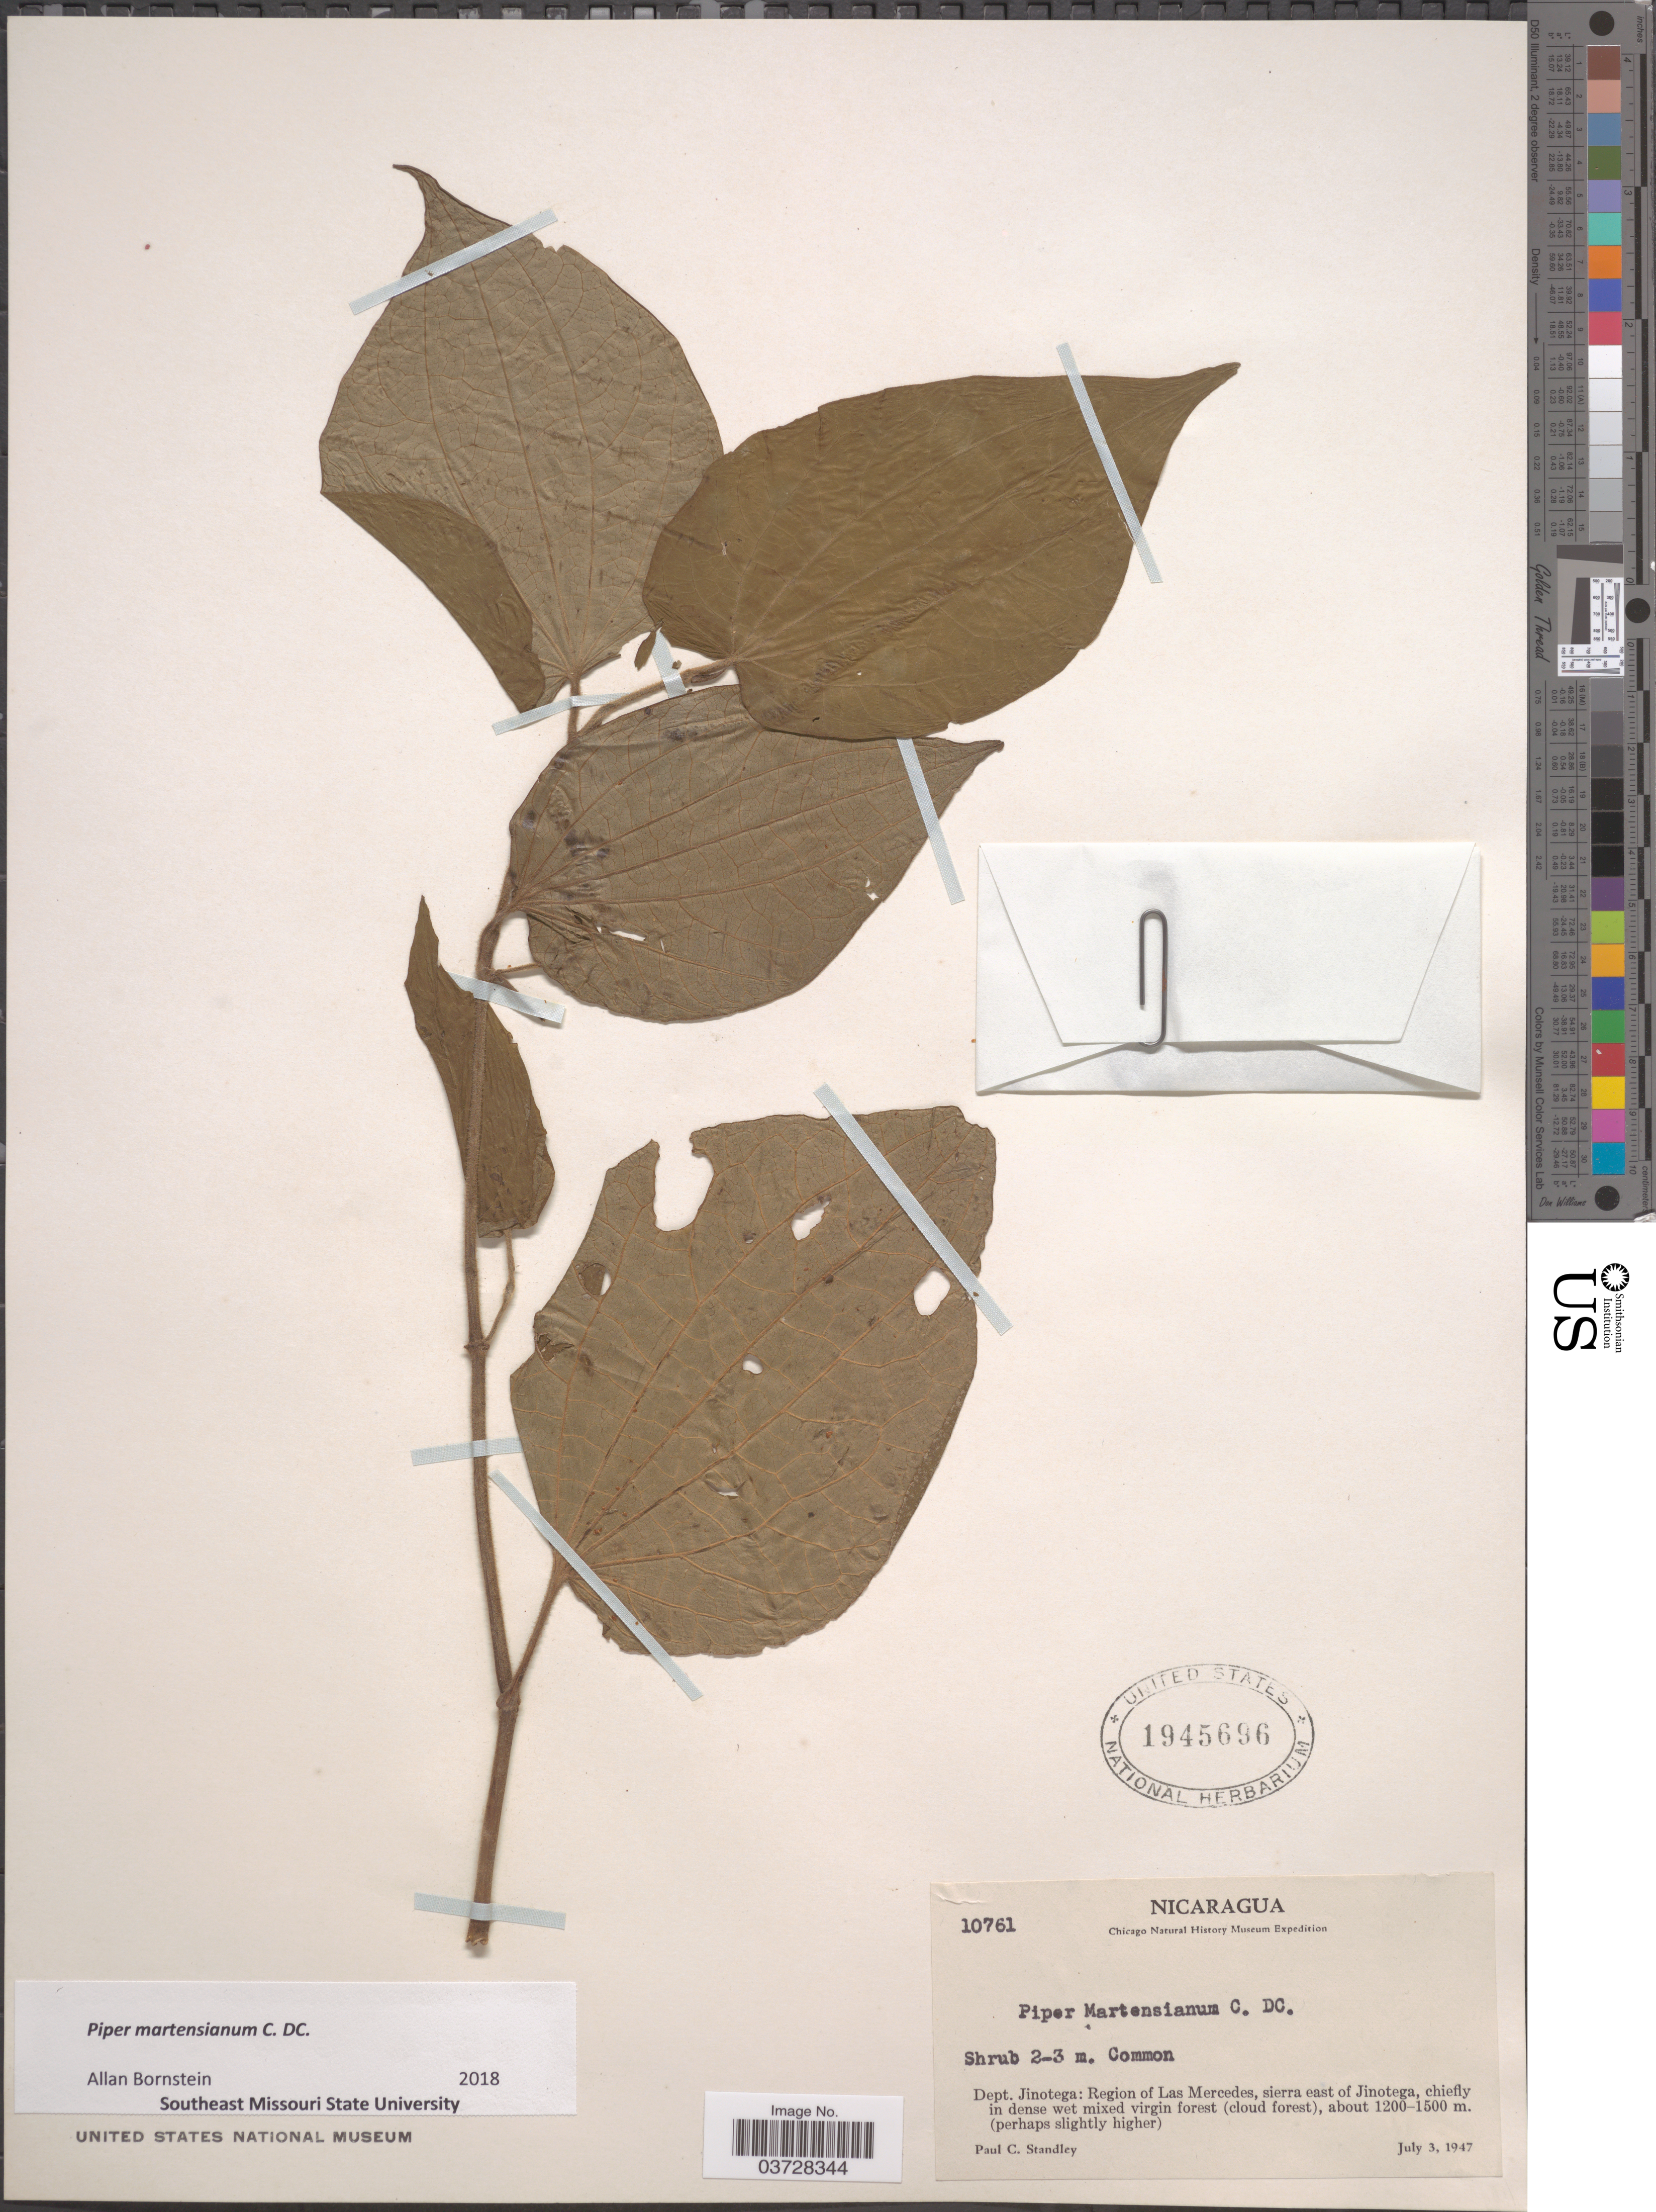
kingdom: Plantae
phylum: Tracheophyta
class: Magnoliopsida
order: Piperales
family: Piperaceae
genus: Piper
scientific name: Piper martensianum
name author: C. DC.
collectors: P. C. Standley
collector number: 10761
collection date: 1947-07-03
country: Nicaragua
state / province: Jinotega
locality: Dept. Jinotega: Region of Las Mercedes, sierra east of Jinotega.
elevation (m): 1200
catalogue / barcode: US 1945696